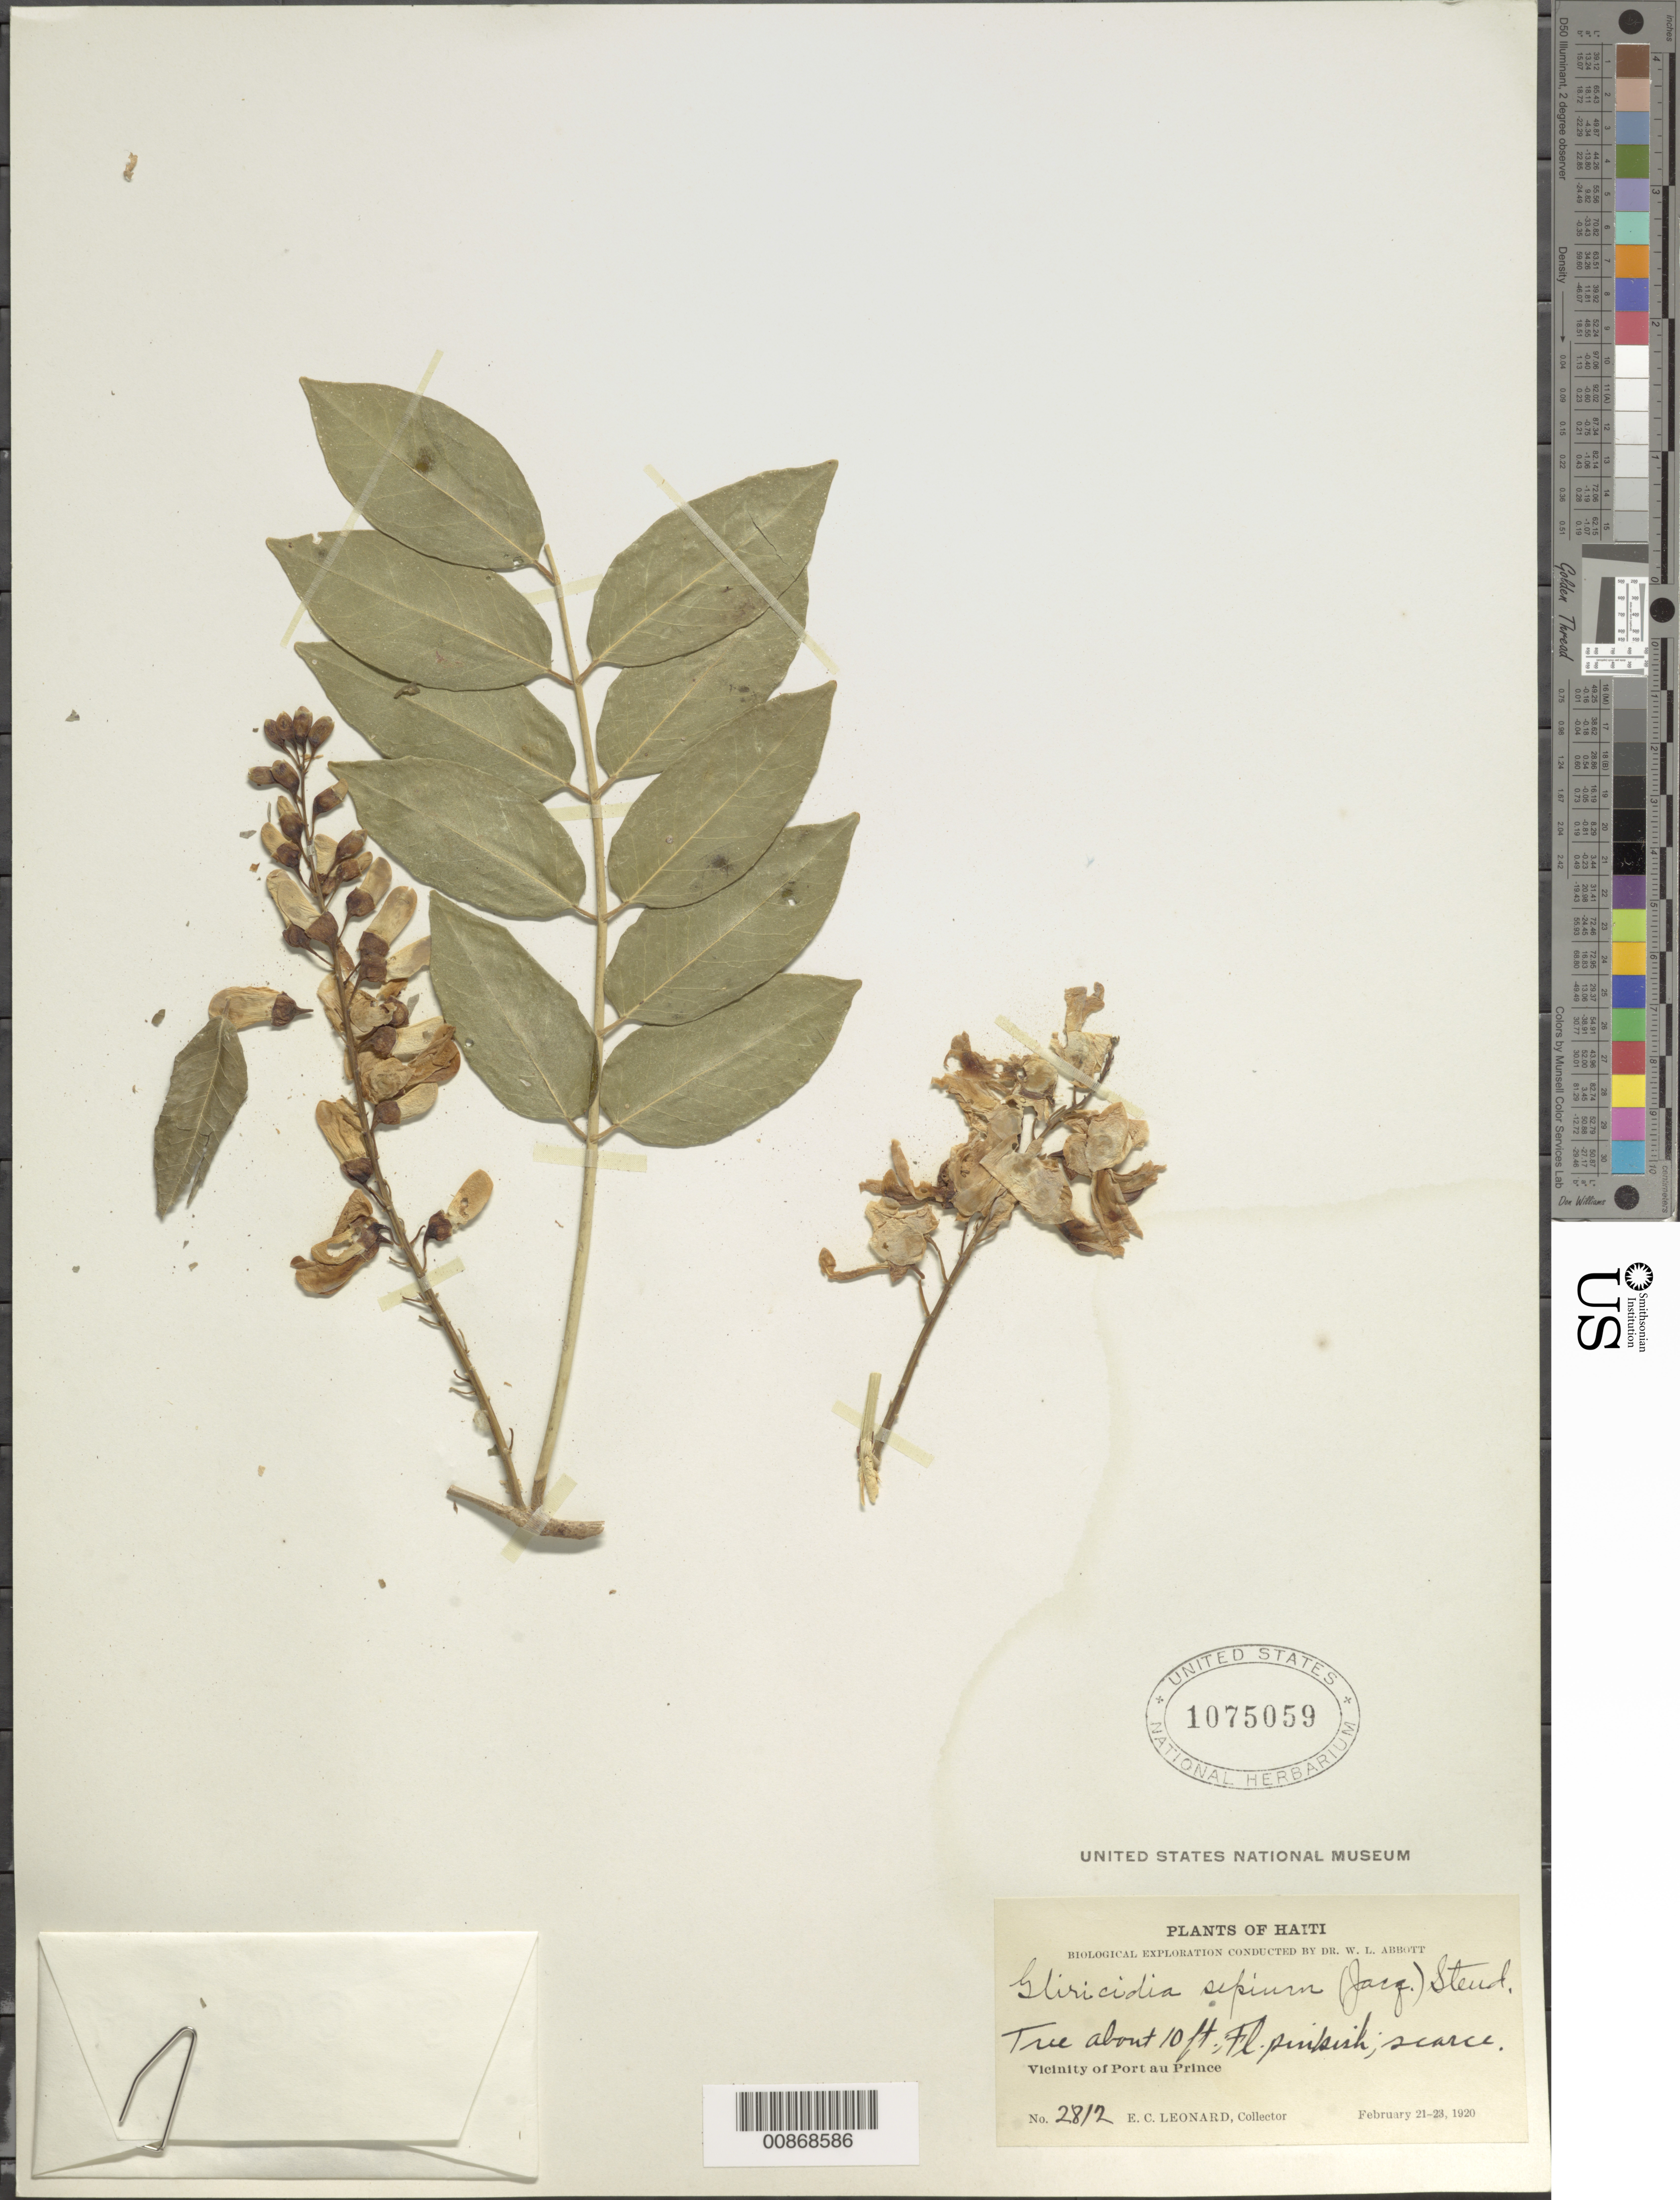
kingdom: Plantae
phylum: Tracheophyta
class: Magnoliopsida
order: Fabales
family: Fabaceae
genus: Gliricidia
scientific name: Gliricidia sepium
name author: (Jacq.) Kunth ex Walp.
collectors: E. C. Leonard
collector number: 2812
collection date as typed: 21 Feb 1920 to 23 Feb 1920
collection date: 1920-02-21/1920-02-23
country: Haiti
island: Hispaniola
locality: Vicinity of Port au Prince.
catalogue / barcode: US 1075059